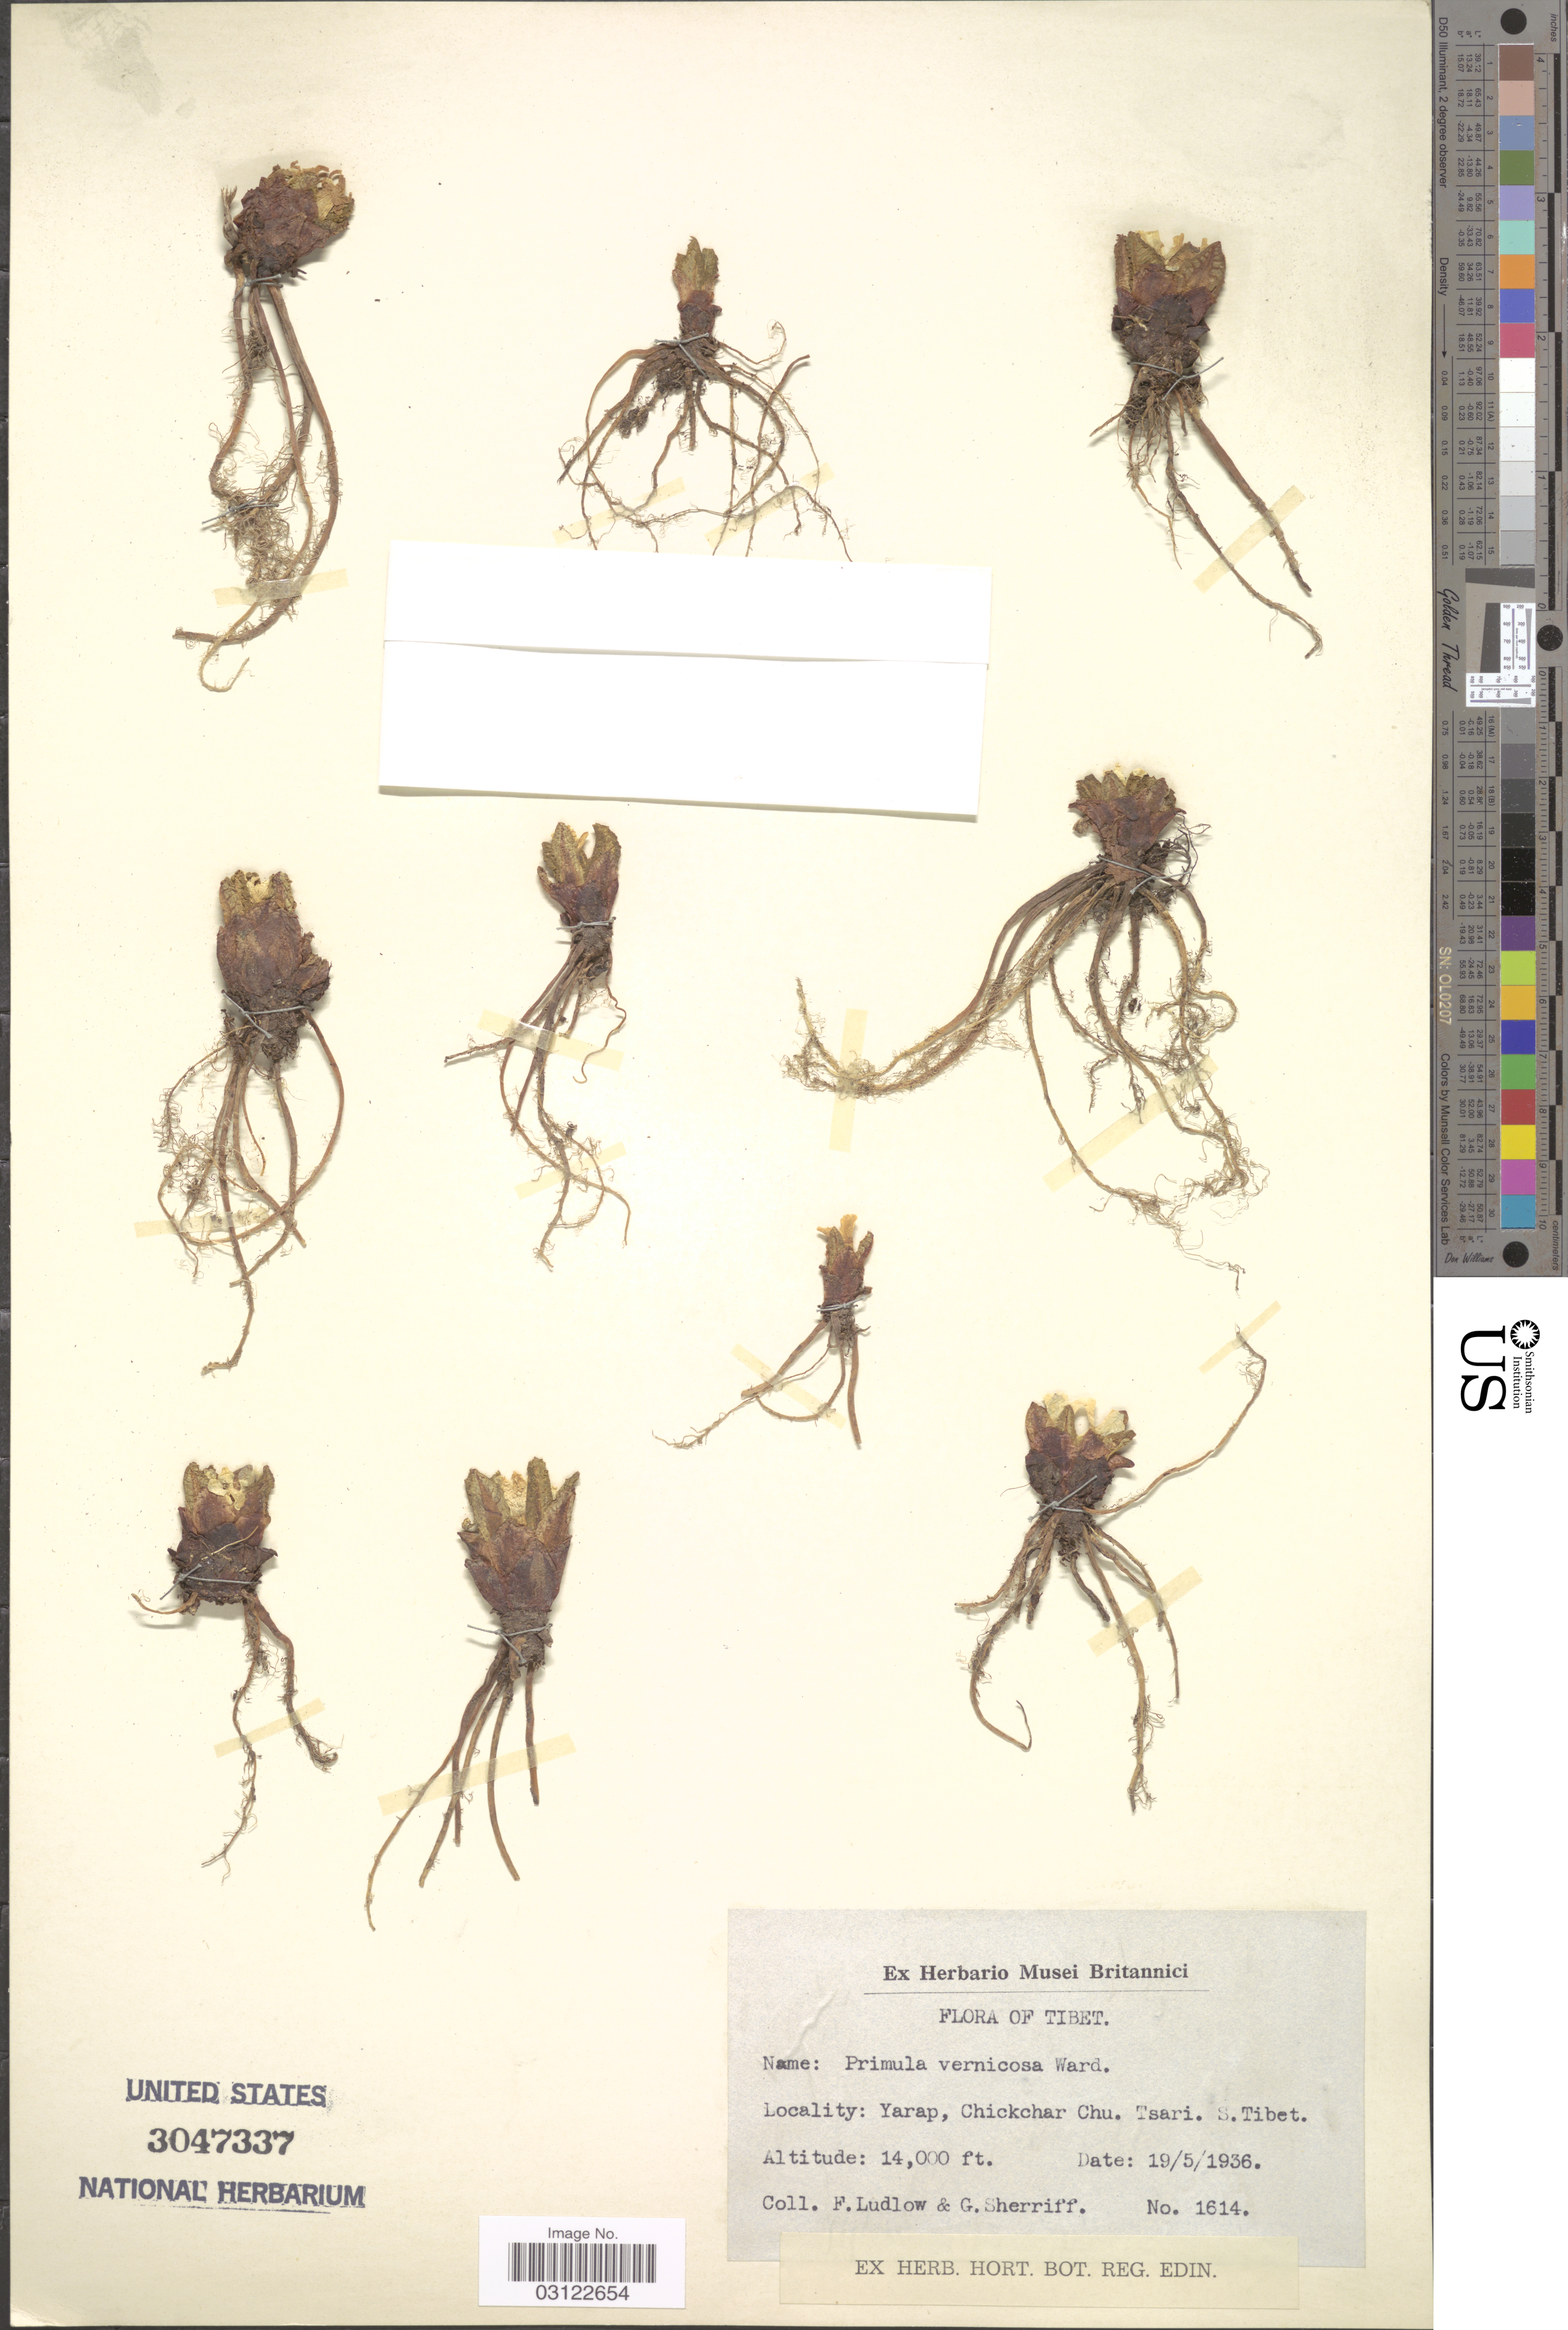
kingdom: Plantae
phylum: Tracheophyta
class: Magnoliopsida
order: Ericales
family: Primulaceae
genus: Primula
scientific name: Primula vernicosa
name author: Kingdon-Ward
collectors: F. Ludlow & G. Sherriff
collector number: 1614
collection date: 1936-05-19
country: China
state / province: Xizang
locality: Yarap, Chickchar Chu. Tsari. S. Tibet.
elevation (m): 4267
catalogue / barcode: US 3047337